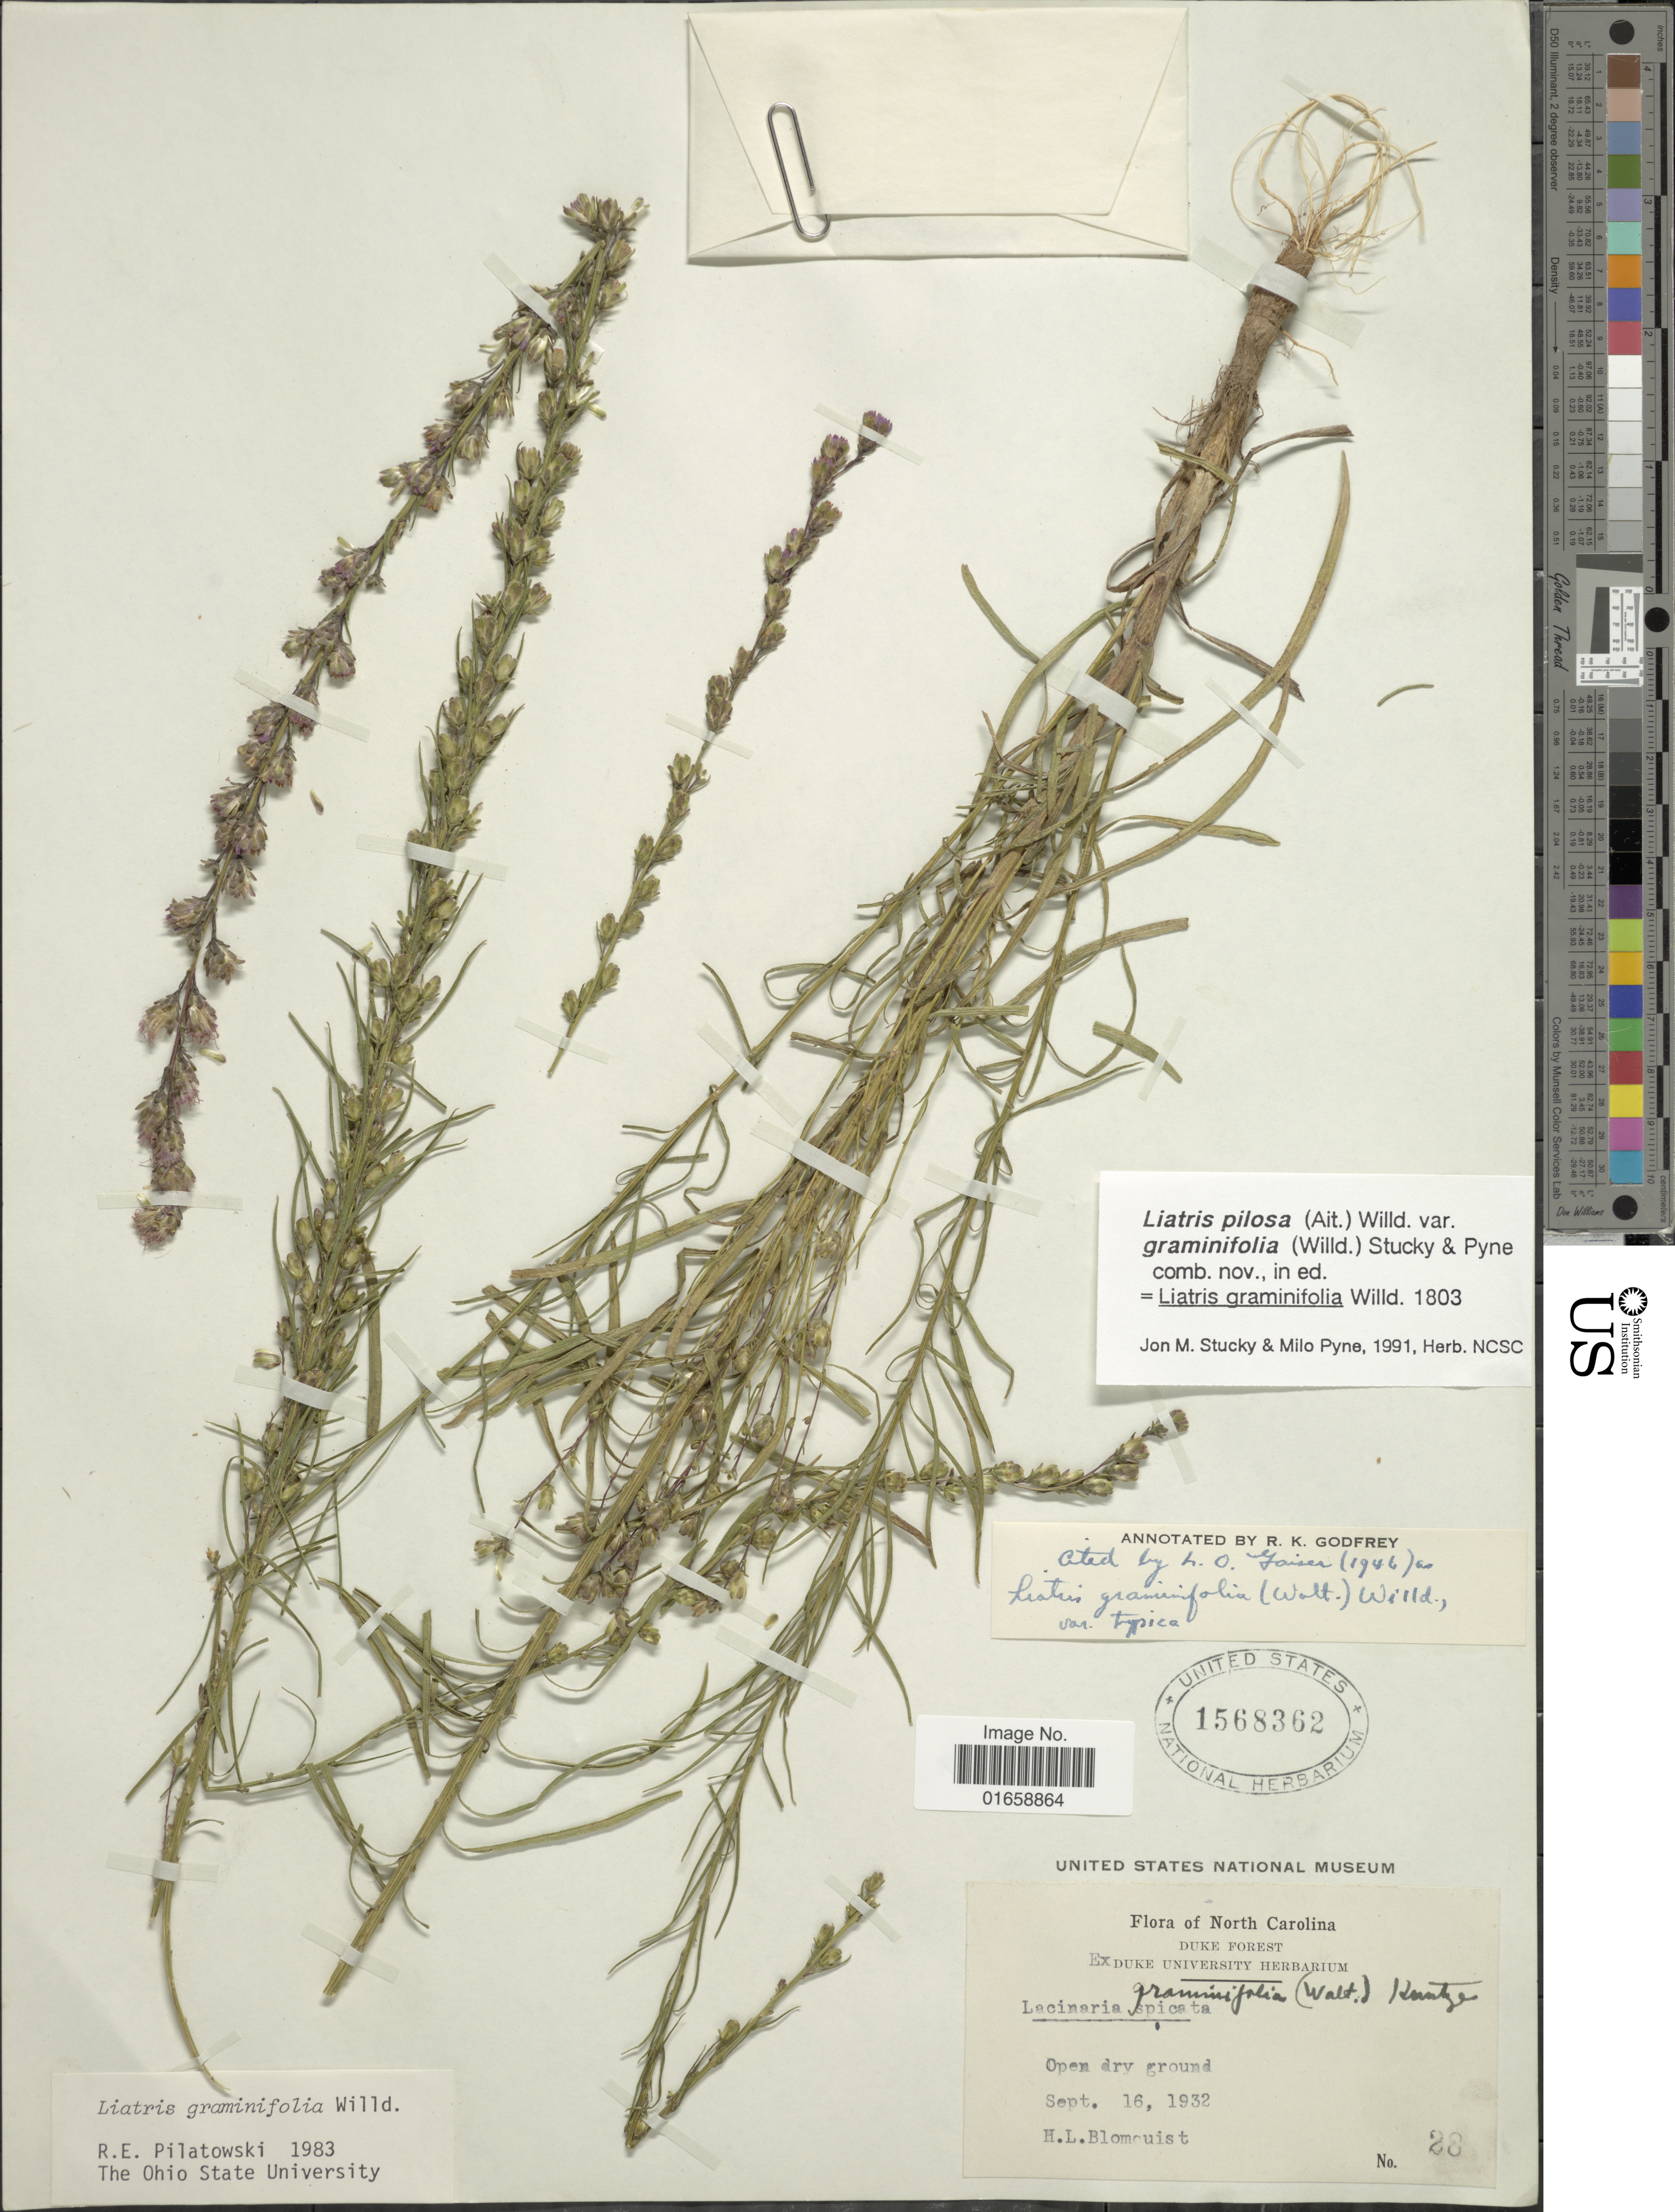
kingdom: Plantae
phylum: Tracheophyta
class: Magnoliopsida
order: Asterales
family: Asteraceae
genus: Liatris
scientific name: Liatris pilosa var. graminifolia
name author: Willd.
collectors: H. Blomquist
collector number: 28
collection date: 1932-09-16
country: United States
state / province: North Carolina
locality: Duke Forest, Open dry ground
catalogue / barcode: US 1568362